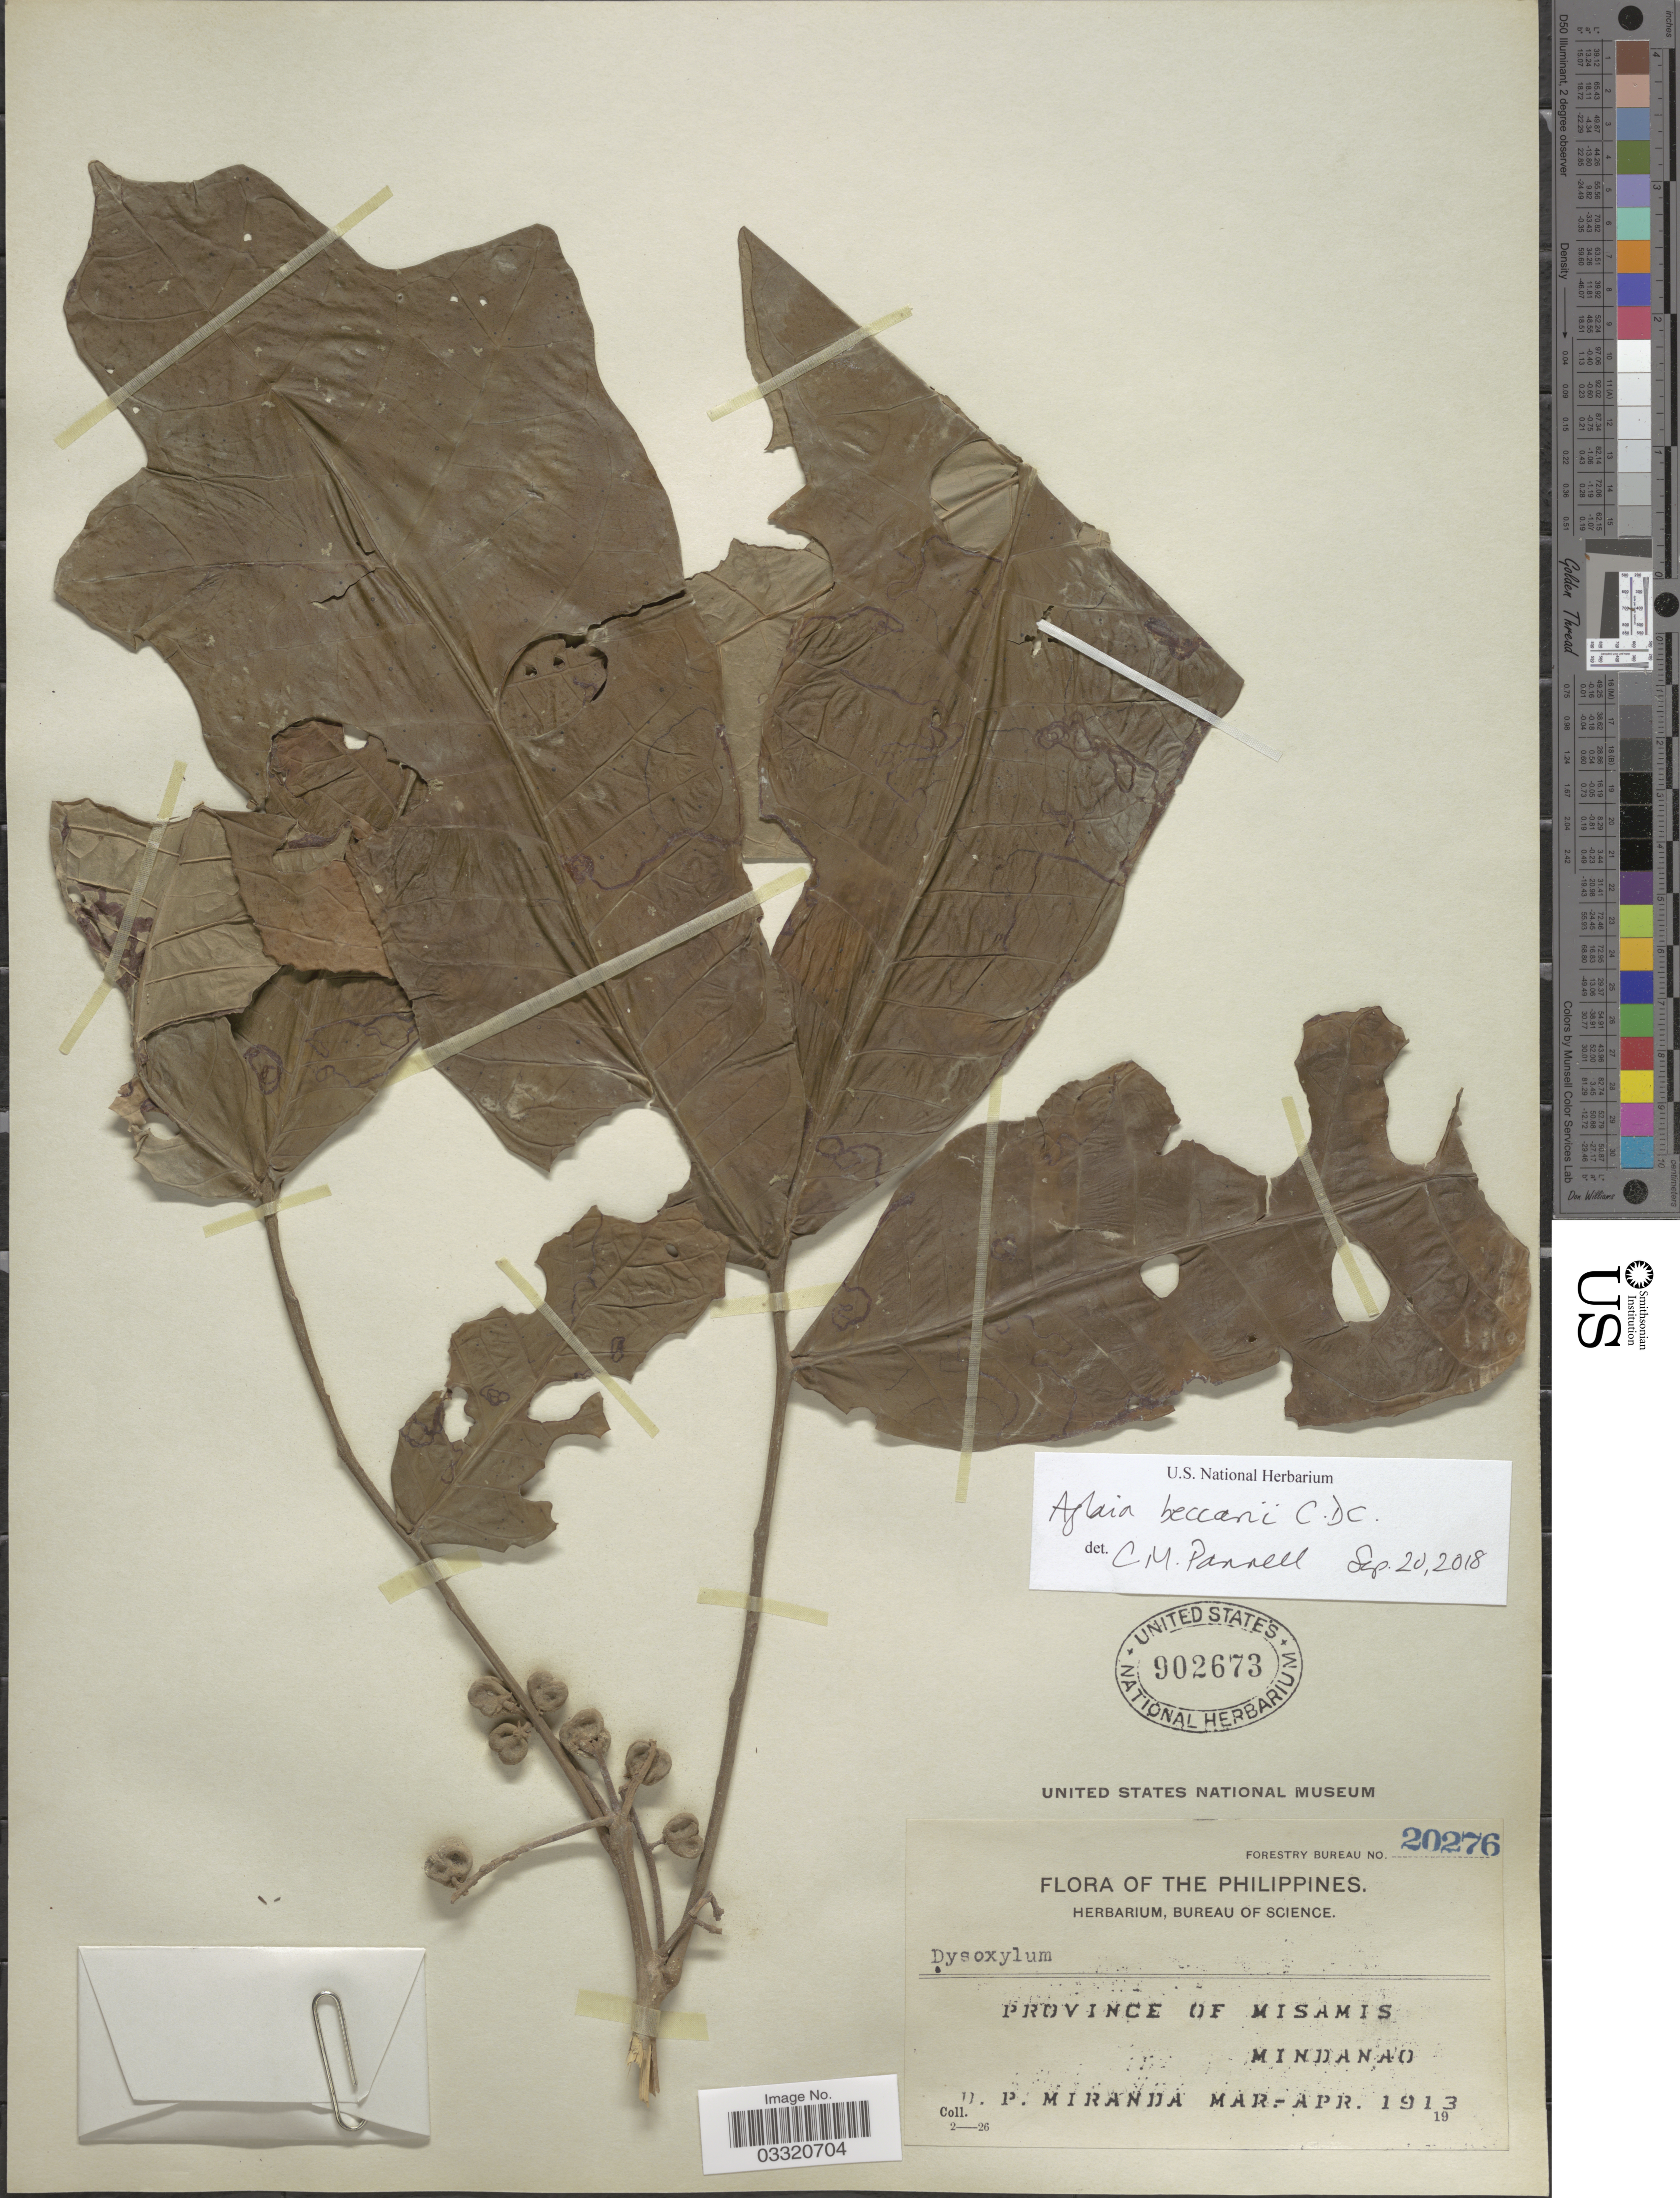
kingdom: Plantae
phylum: Tracheophyta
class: Magnoliopsida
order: Sapindales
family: Meliaceae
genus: Aglaia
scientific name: Aglaia beccarii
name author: C. DC.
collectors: D. P. Miranda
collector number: Forestry Bureau 20276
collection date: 1913-03/1913-04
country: Philippines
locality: Province of Misamis, Mindanao.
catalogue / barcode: US 902673